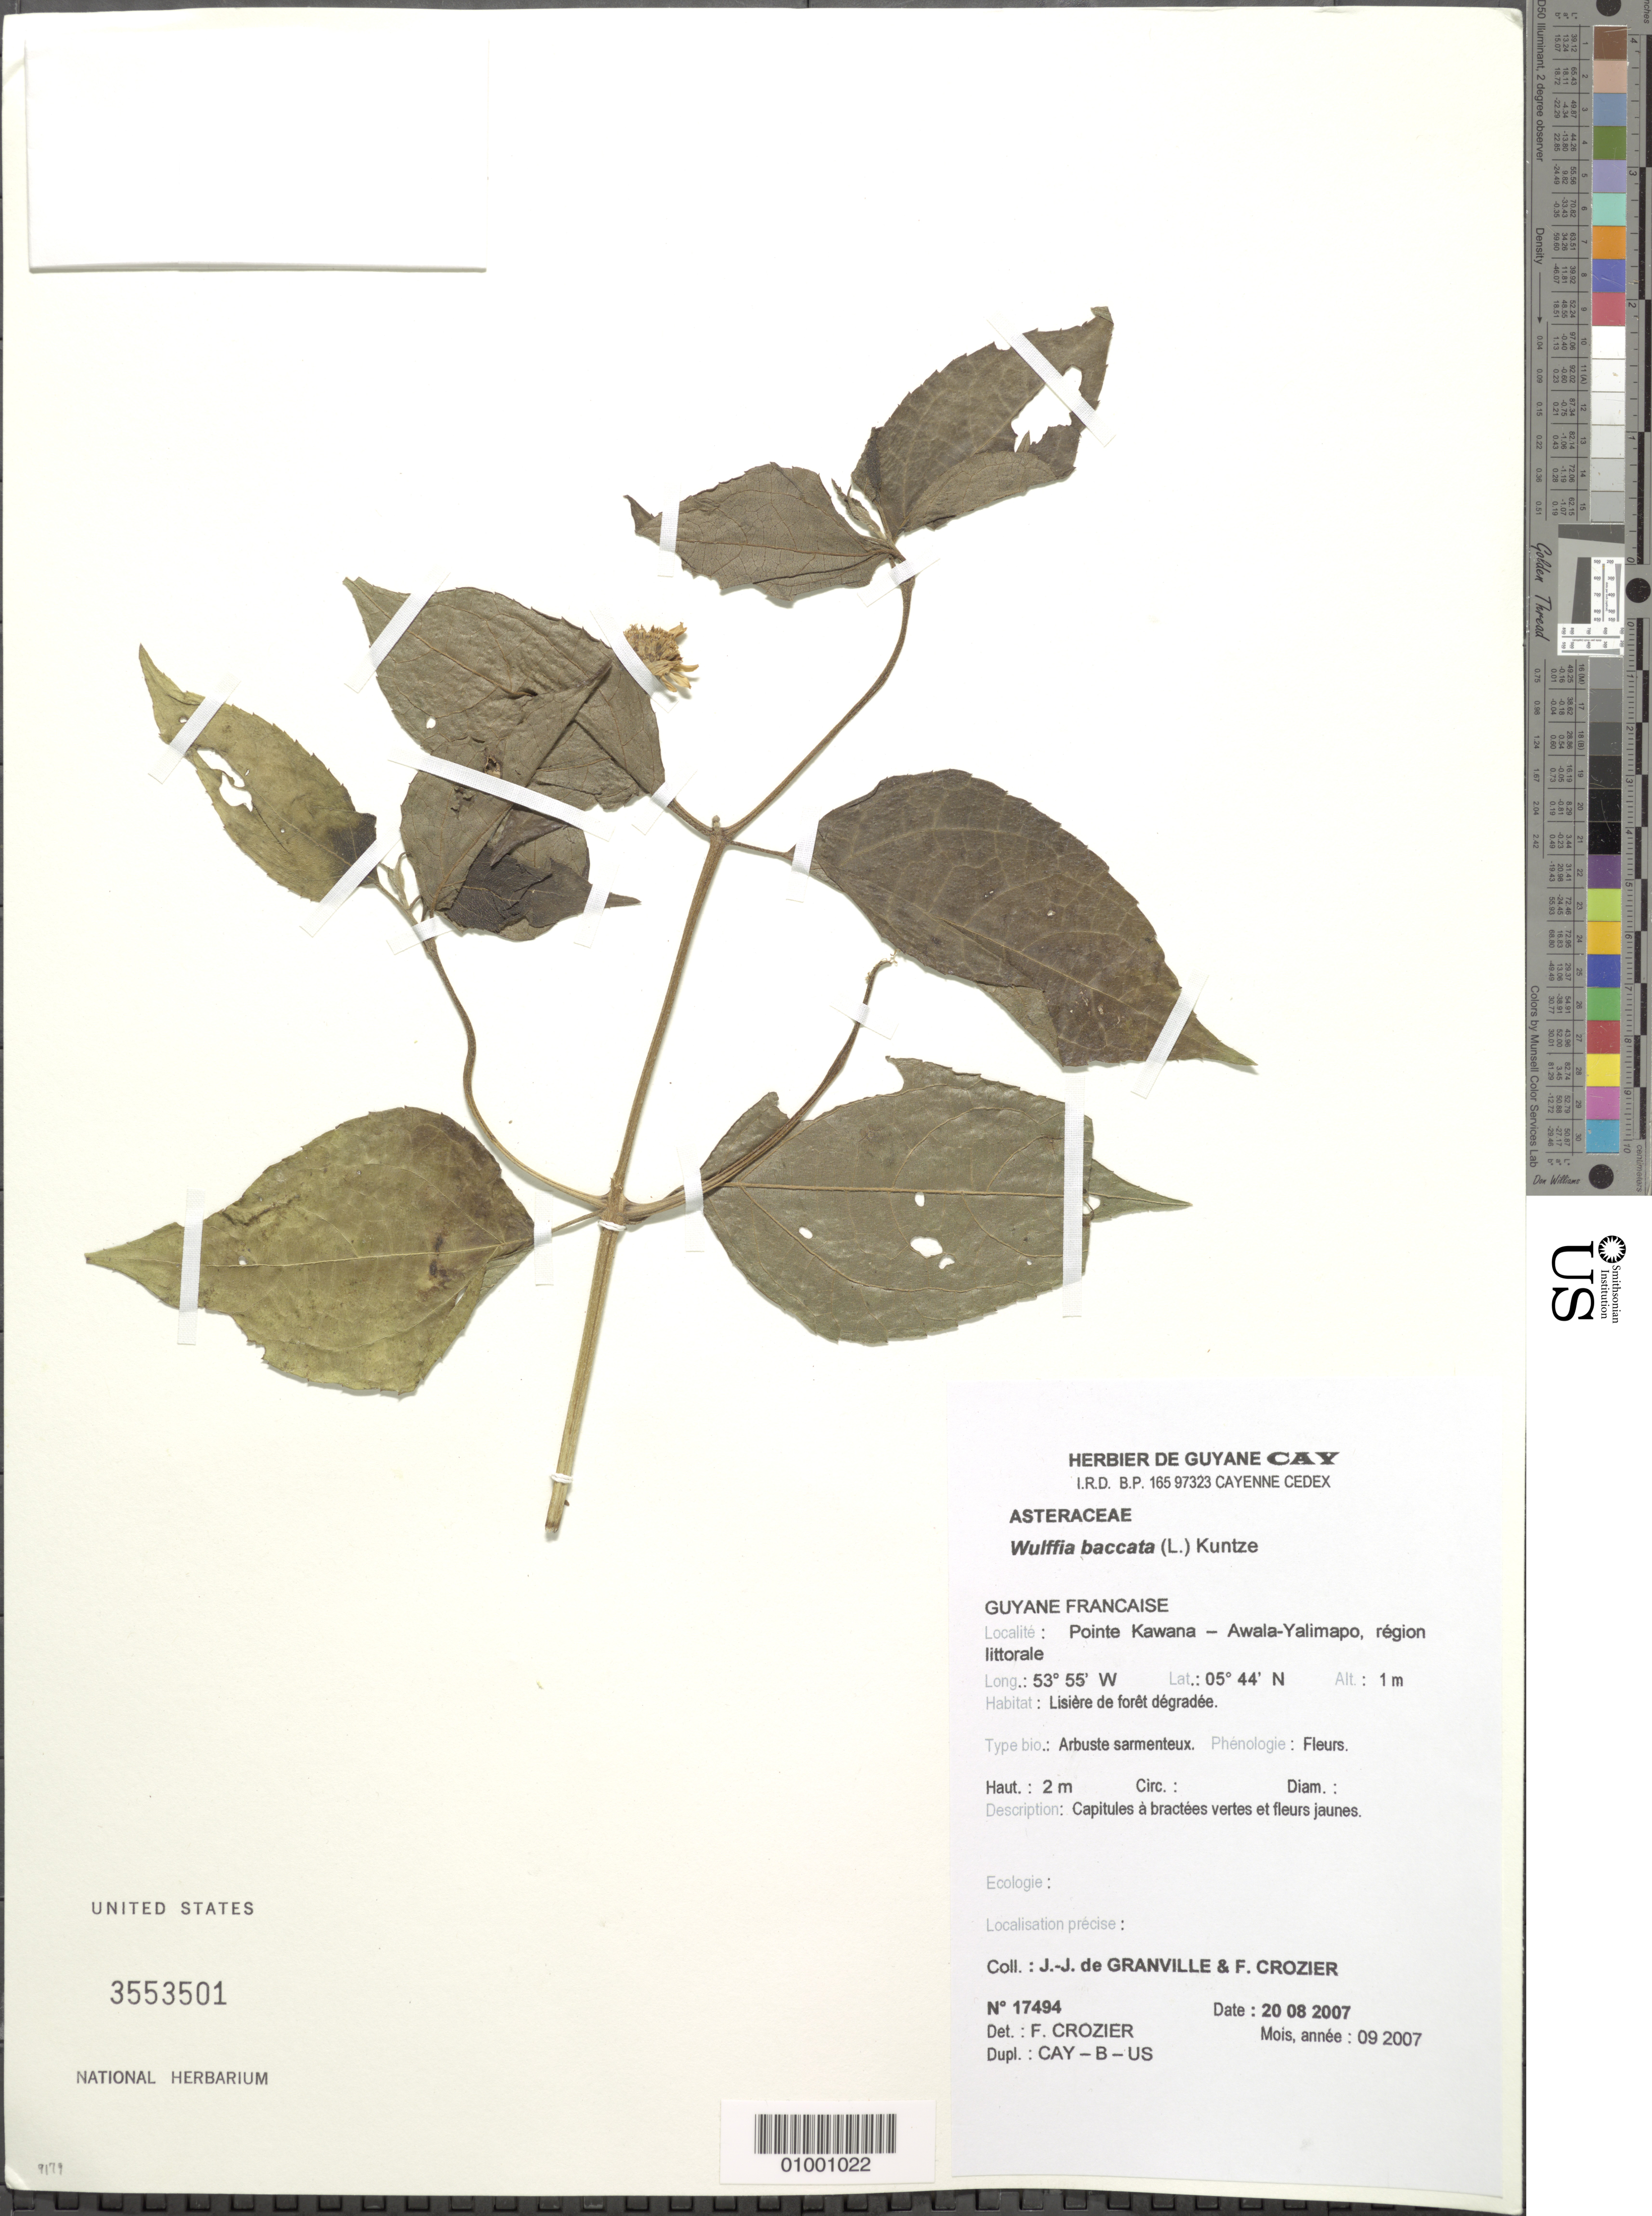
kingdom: Plantae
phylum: Tracheophyta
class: Magnoliopsida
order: Asterales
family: Asteraceae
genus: Wulffia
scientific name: Wulffia baccata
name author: (L. f.) Kuntze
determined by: Crozier, F.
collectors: J.-J. de Granville & F. Crozier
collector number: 17494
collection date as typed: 20-Aug-07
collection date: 2007-08-20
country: French Guiana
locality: Pointe Kawana - Awala-Yalimapo, region littorale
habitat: Lisiere de foret degradee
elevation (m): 1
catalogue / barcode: US 3553501